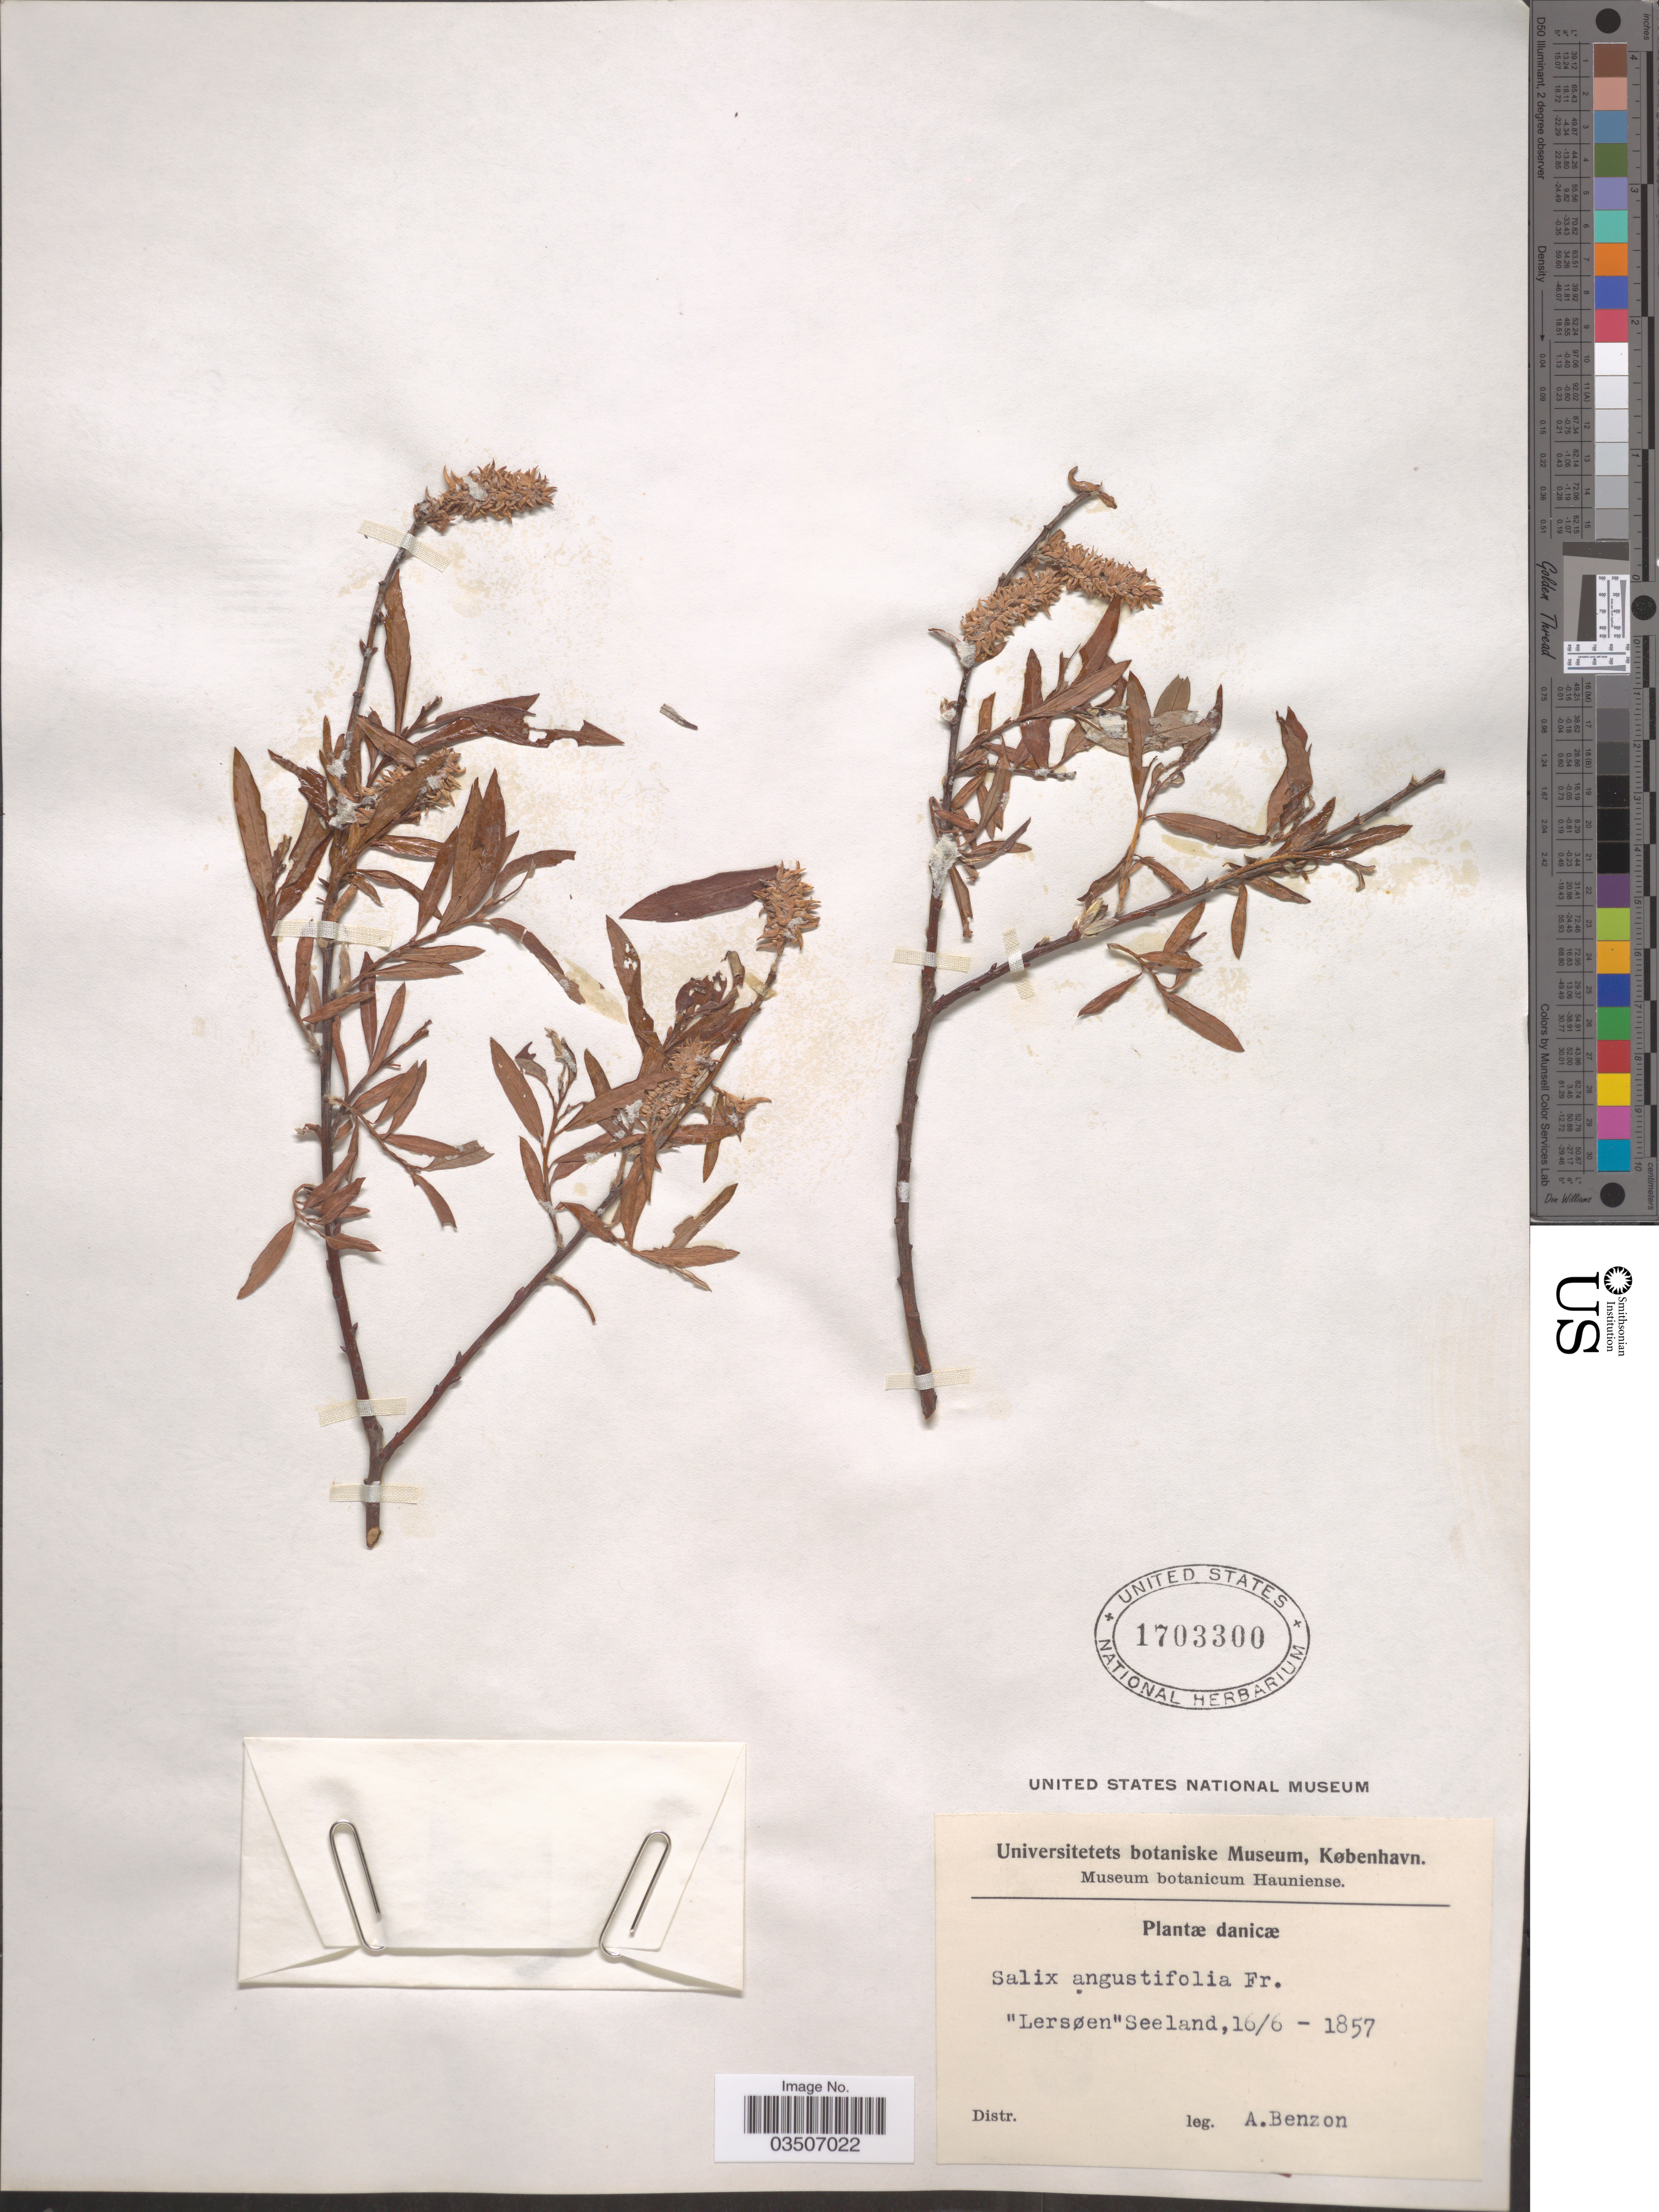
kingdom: Plantae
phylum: Tracheophyta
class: Magnoliopsida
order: Malpighiales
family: Salicaceae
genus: Salix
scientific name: Salix angustifolia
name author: Willd.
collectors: A. Benzon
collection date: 1857-06-16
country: Denmark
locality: Danicæ. "Lersøen" Seeland.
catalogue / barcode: US 1703300